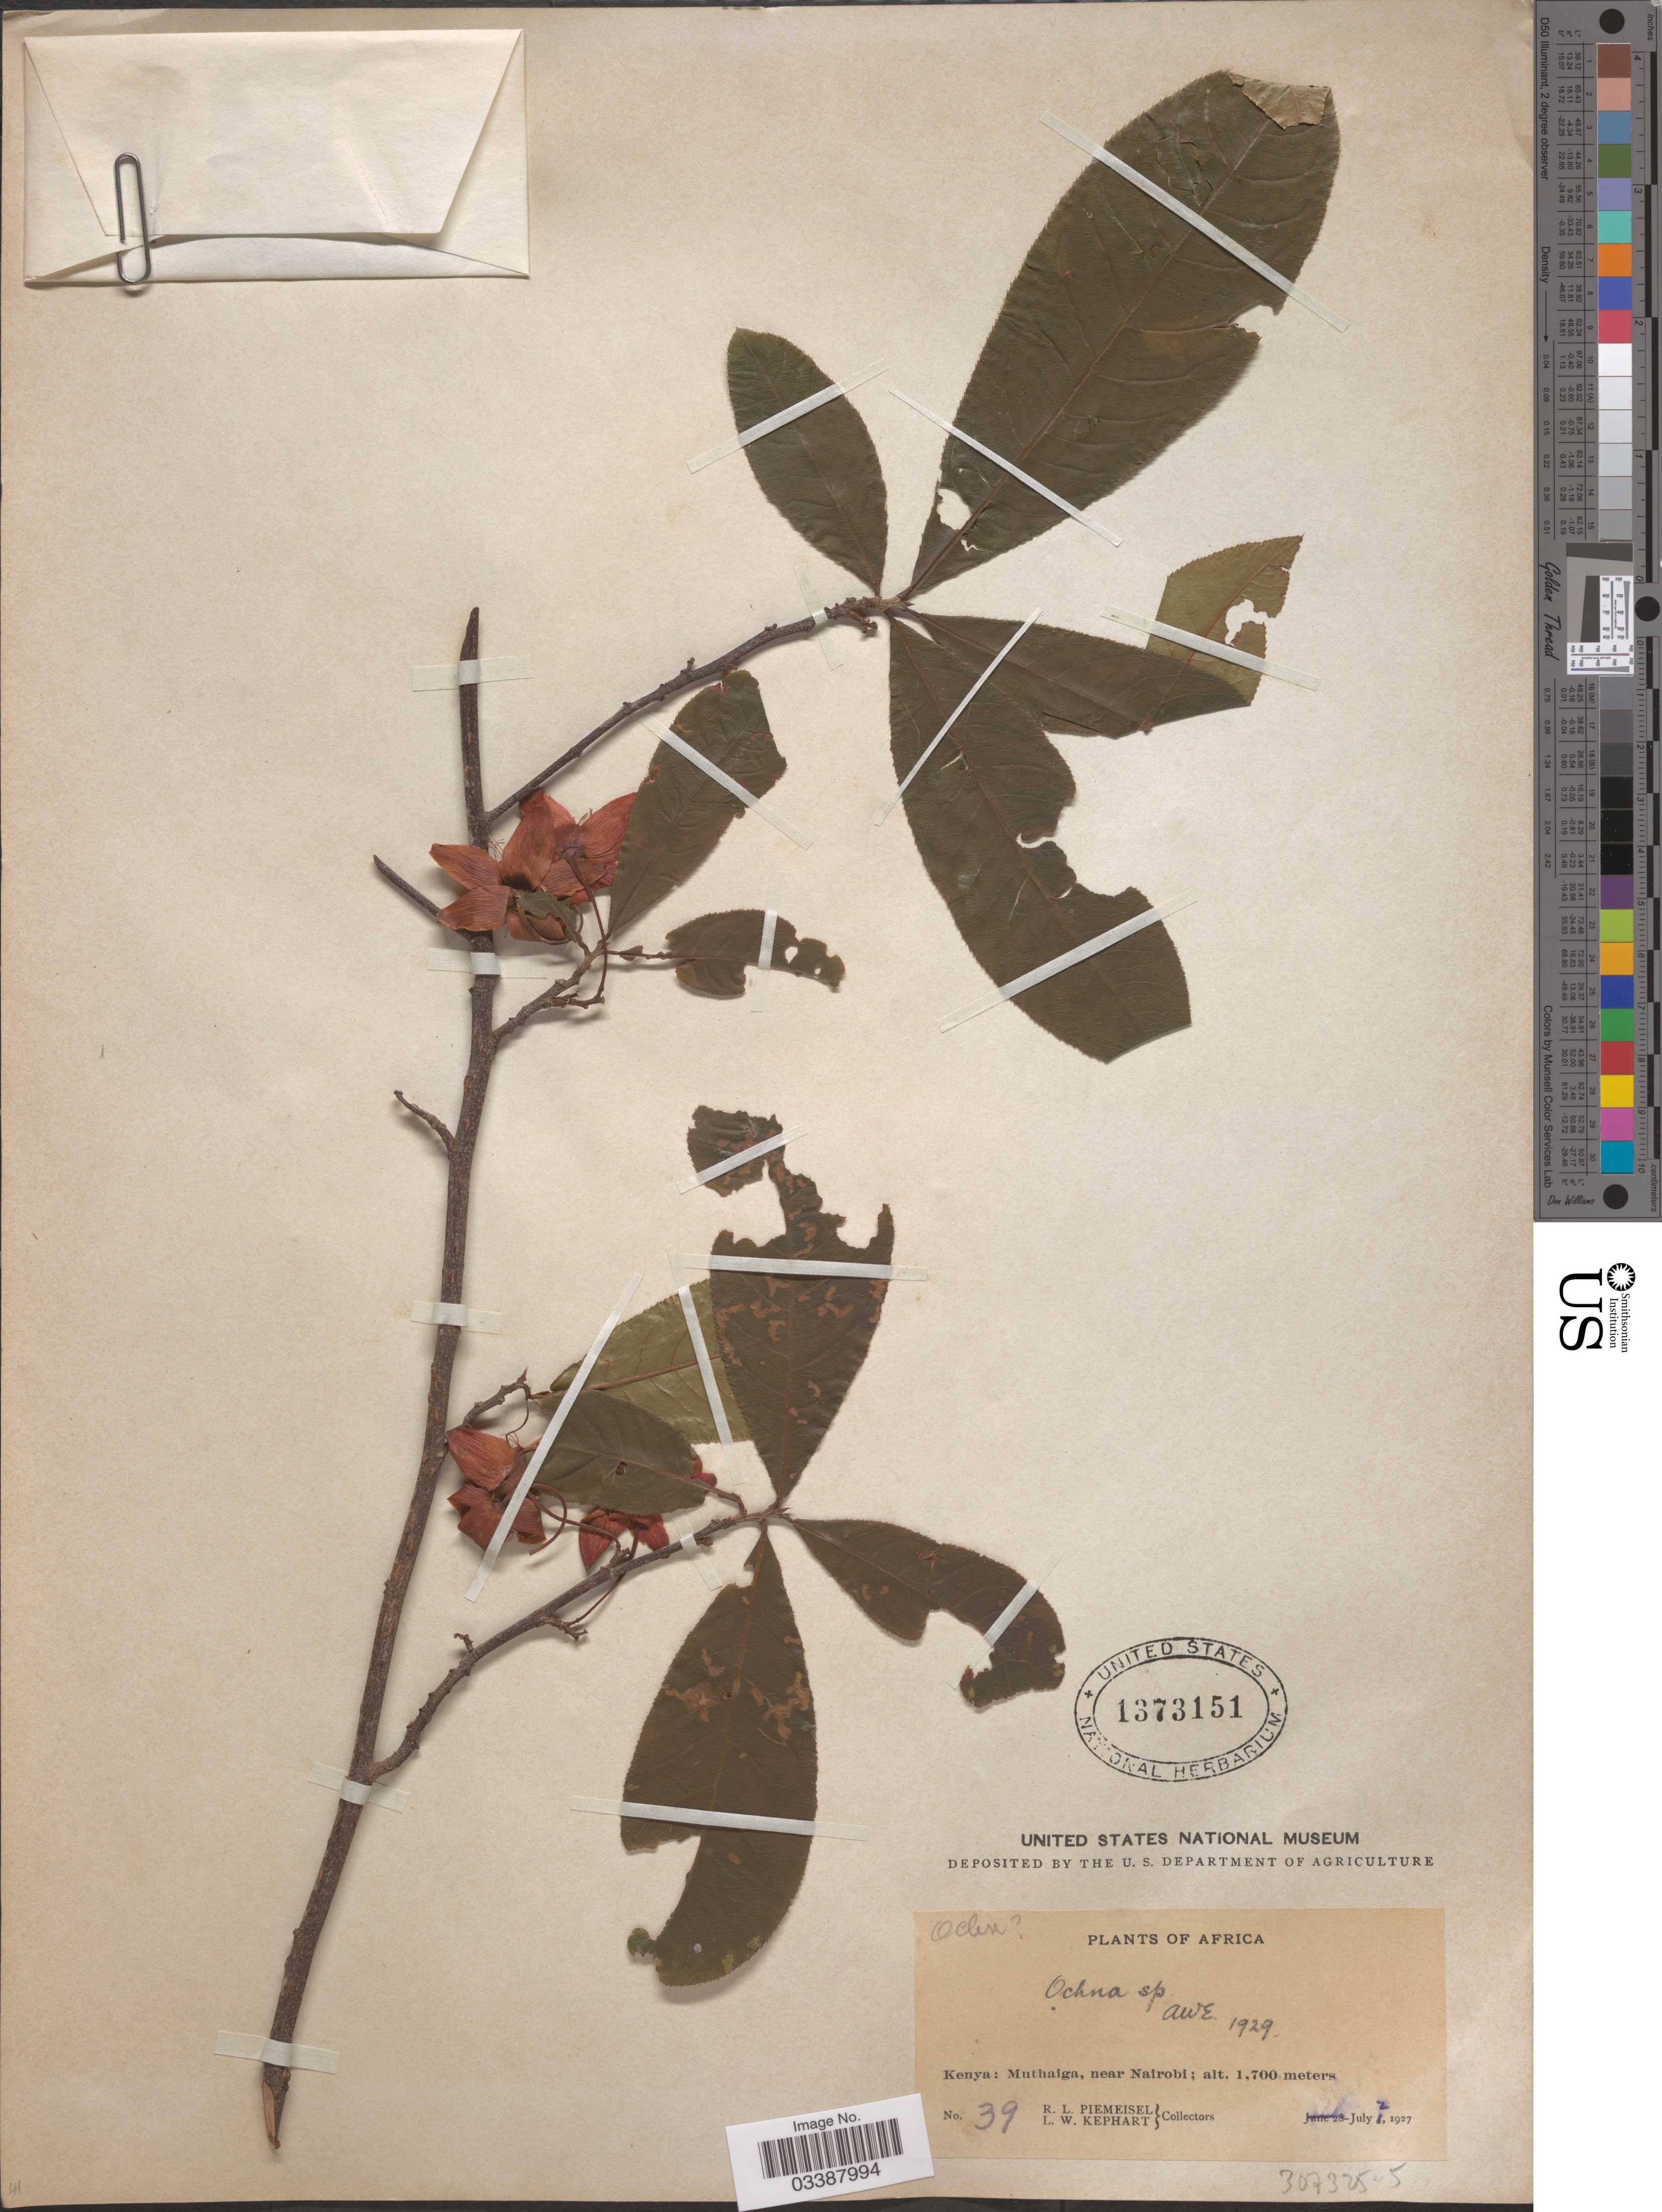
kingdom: Plantae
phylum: Tracheophyta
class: Magnoliopsida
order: Malpighiales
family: Ochnaceae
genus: Ochna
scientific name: Ochna sp.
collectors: R. L. Piemeisel & L. W. Kephart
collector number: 39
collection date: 1927-07-02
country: Kenya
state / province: Nairobi Area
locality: Muthaiga, near Nairobi.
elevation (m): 1700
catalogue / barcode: US 1373151